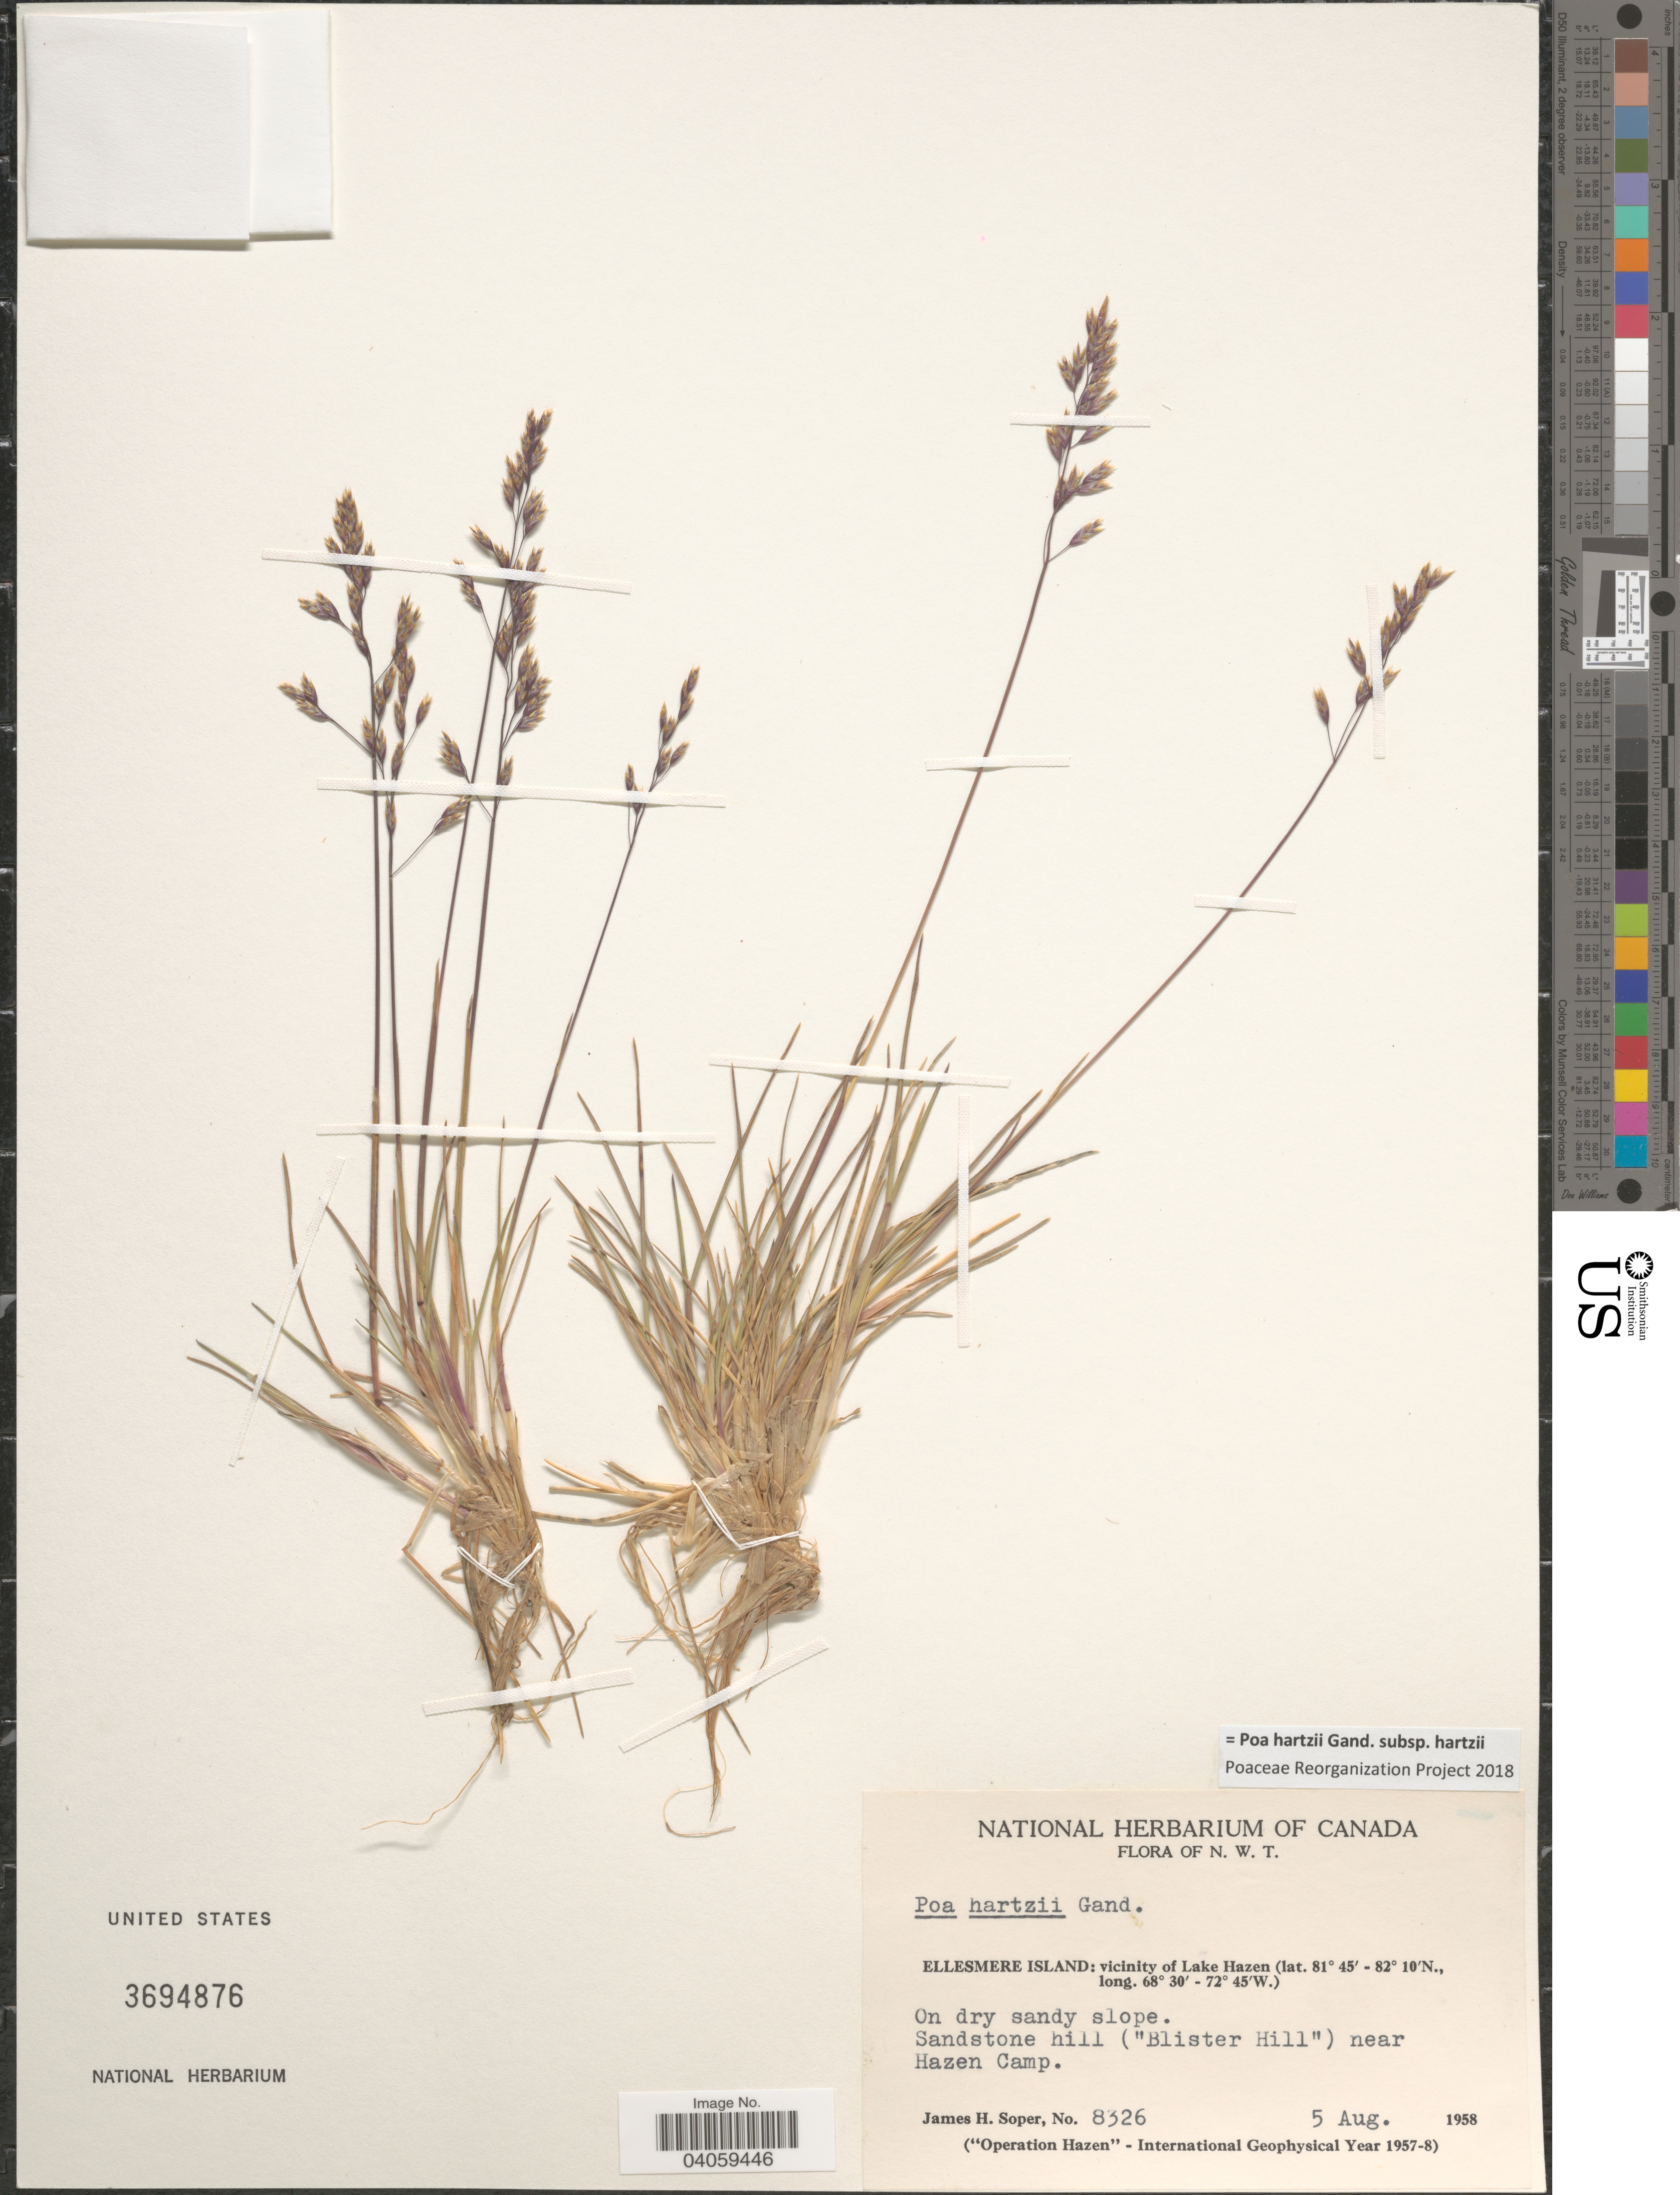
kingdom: Plantae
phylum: Tracheophyta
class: Liliopsida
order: Poales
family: Poaceae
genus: Poa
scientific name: Poa hartzii subsp. hartzii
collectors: J. H. Soper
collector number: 8326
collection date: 1958-08-05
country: Canada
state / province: Northwest Territories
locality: Ellesmere Island: vicinity of Lake Hazen. Sandstone hill ("Blister Hill") near Hazen Camp.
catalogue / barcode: US 3694876